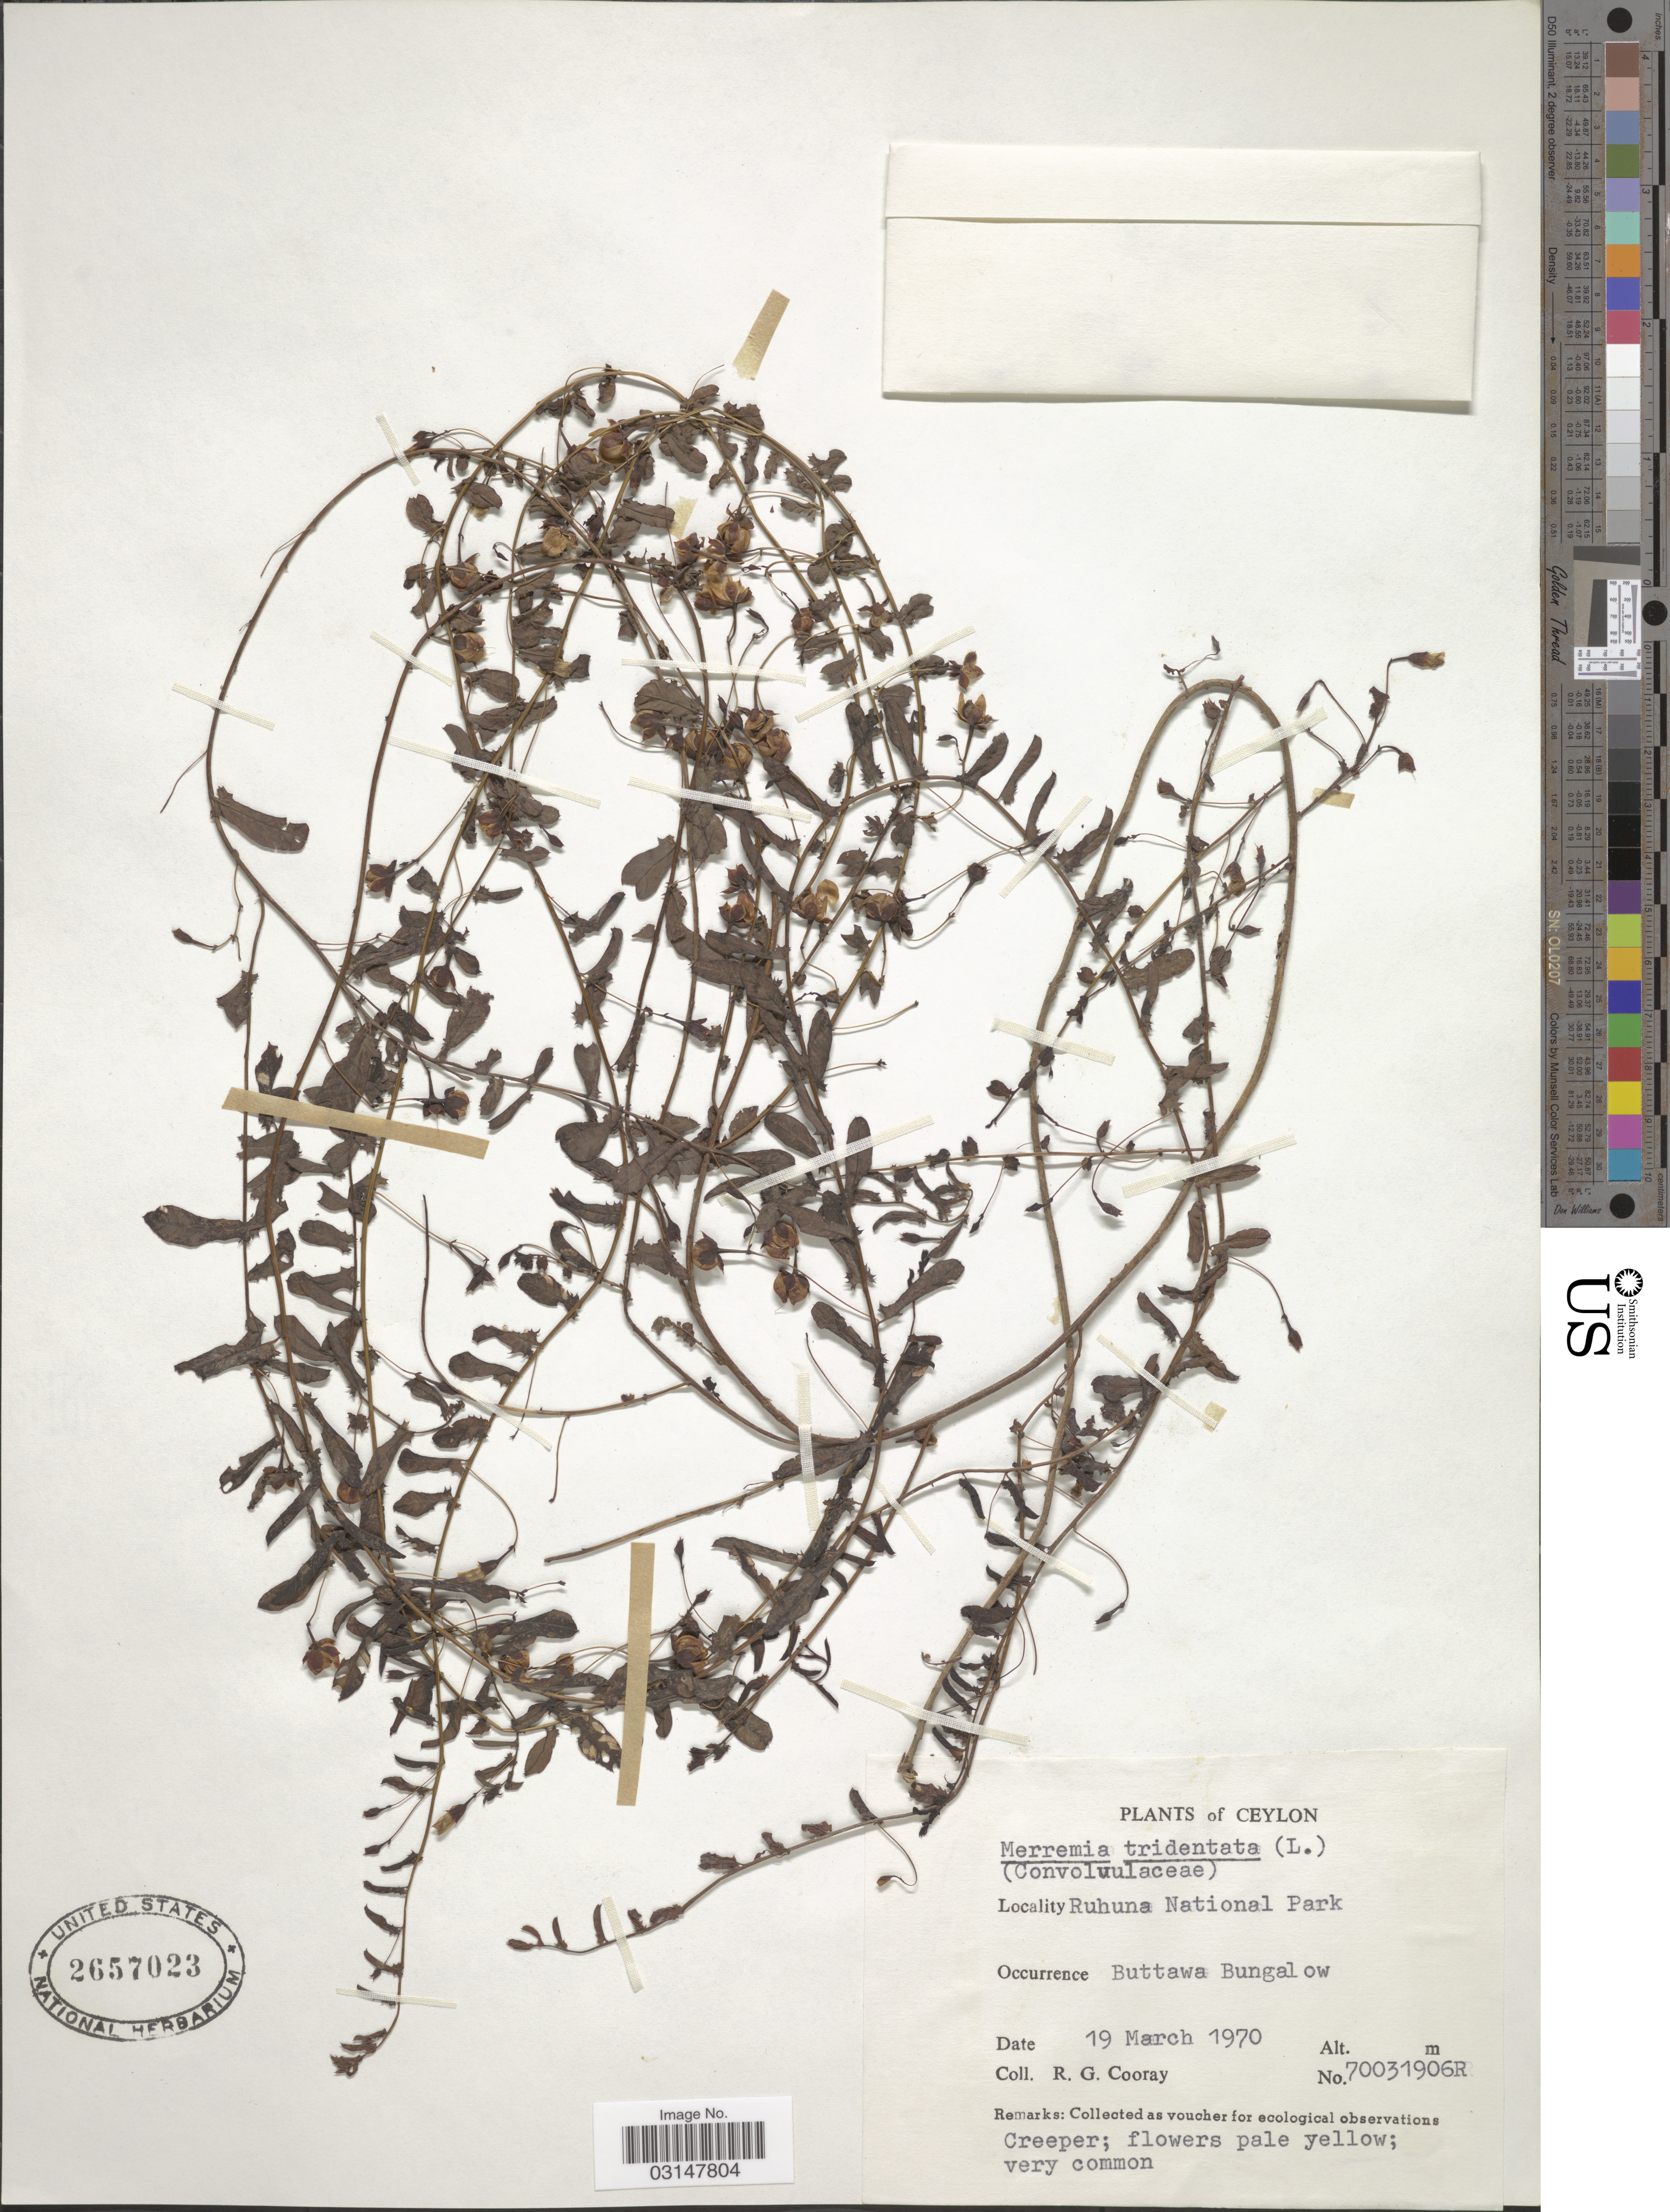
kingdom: Plantae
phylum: Tracheophyta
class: Magnoliopsida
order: Solanales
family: Convolvulaceae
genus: Xenostegia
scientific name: Xenostegia tridentata subsp. tridentata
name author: (L.) D.F. Austin & Staples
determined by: Strong, Mark T., (BOT), Smithsonian Institution - National Museum of Natural History (UNITED STATES)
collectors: R. Cooray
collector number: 70031906R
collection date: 1970-03-19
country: Sri Lanka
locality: Ceylon. Ruhuna National Park. Buttawa Bungalow.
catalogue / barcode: US 2657023